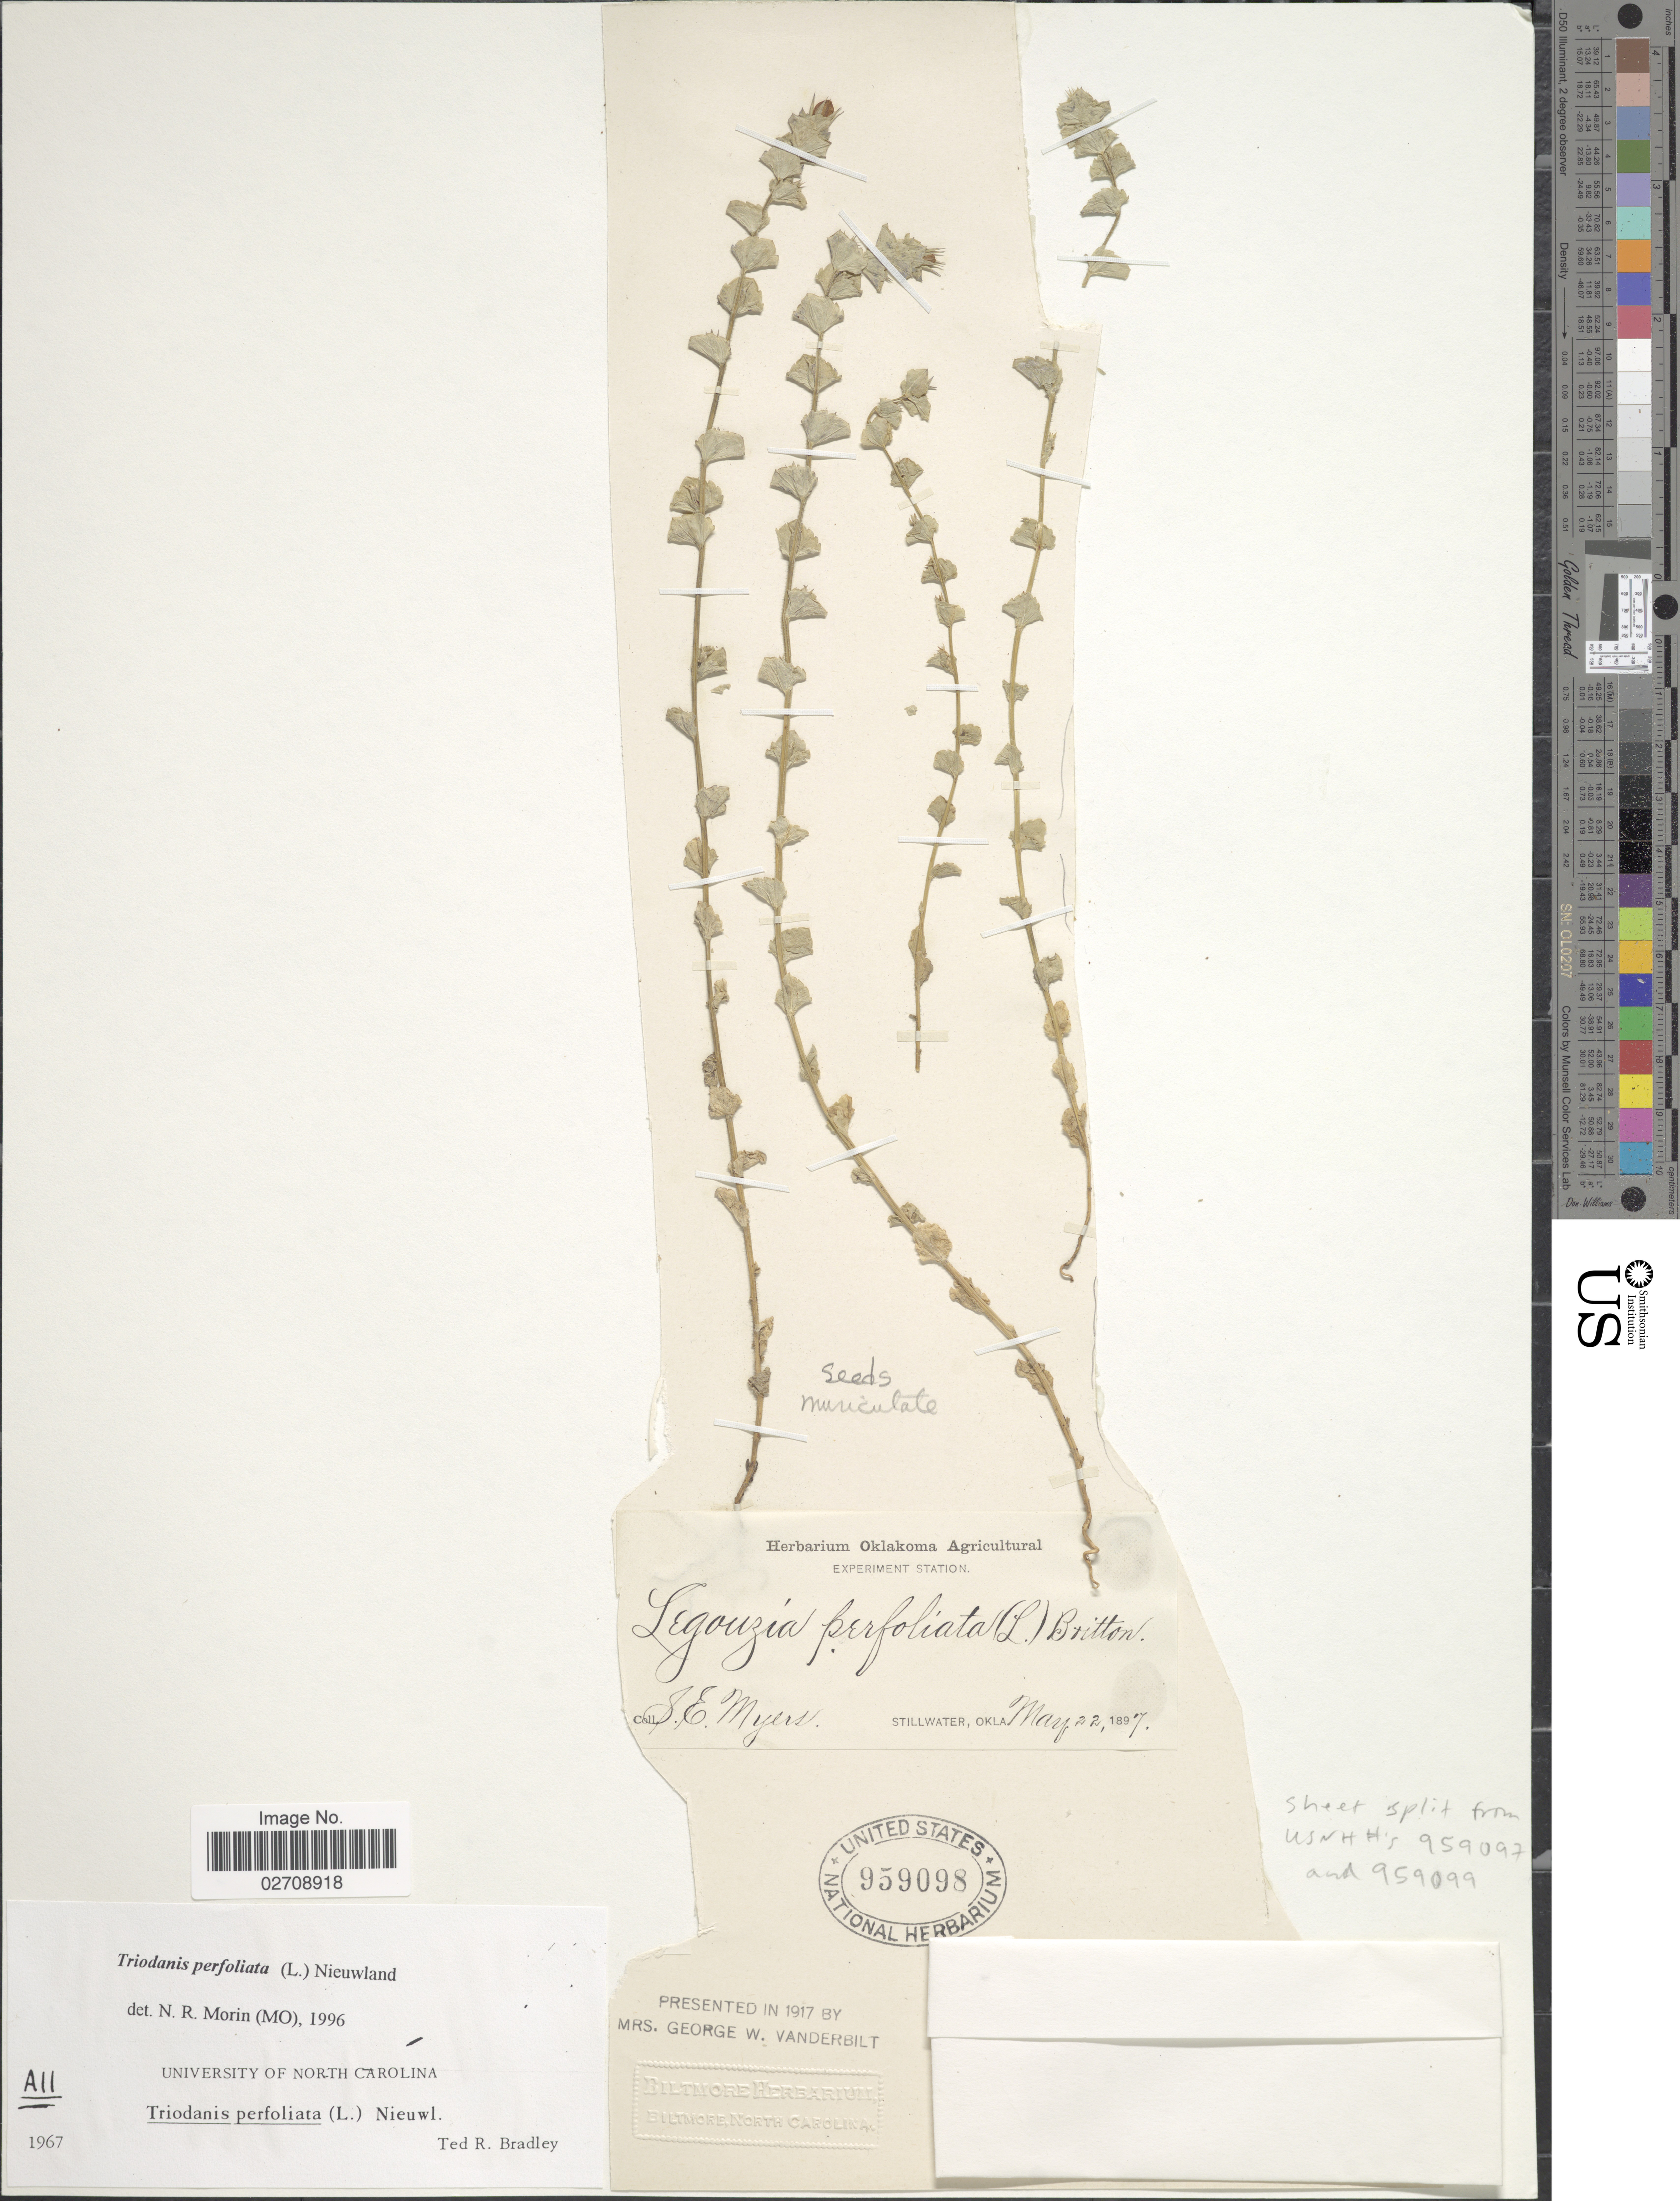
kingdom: Plantae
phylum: Tracheophyta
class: Magnoliopsida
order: Asterales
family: Campanulaceae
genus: Triodanis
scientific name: Triodanis perfoliata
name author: (L.) Nieuwl.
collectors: S. Myers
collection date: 1897-05-22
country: United States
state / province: Oklahoma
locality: Stillwater, Okla.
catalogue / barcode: US 959098